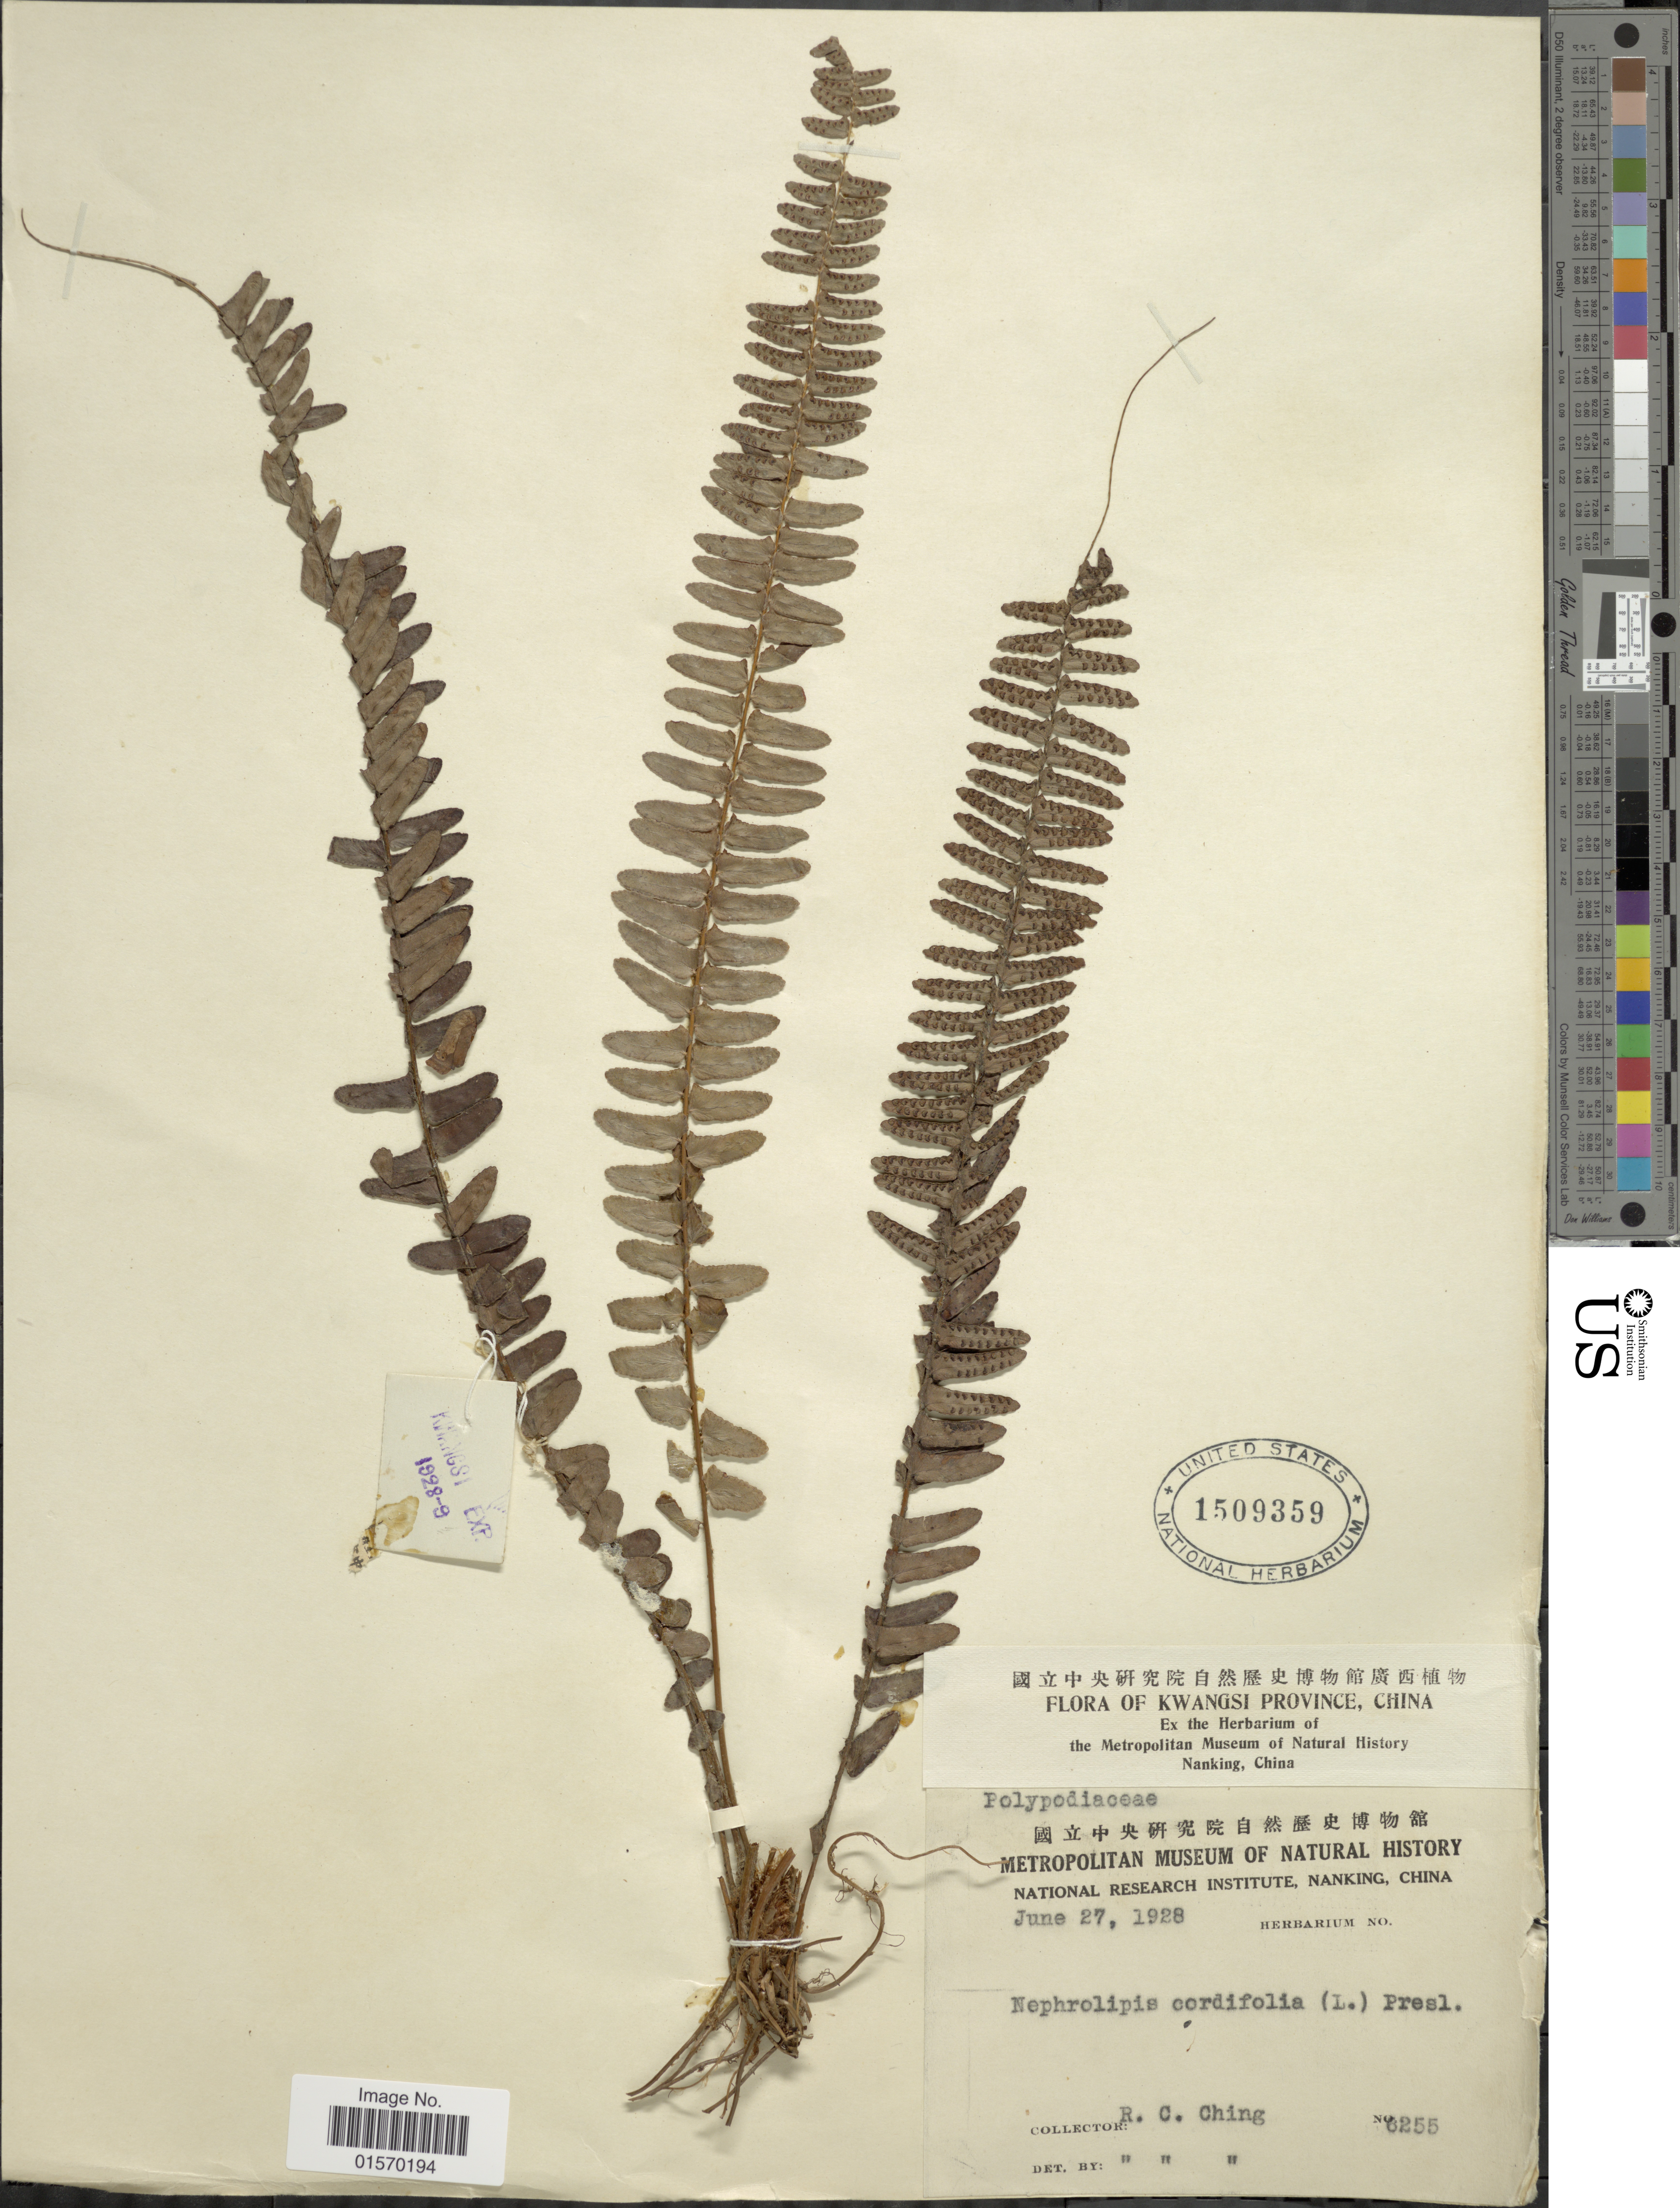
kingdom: Plantae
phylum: Tracheophyta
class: Polypodiopsida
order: Polypodiales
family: Nephrolepidaceae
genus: Nephrolepis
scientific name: Nephrolepis cordifolia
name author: (L.) C. Presl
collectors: R. C. Ching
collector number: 6255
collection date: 1928-06-27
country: China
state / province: Guangxi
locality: Kwangsi Province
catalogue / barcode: US 1509359